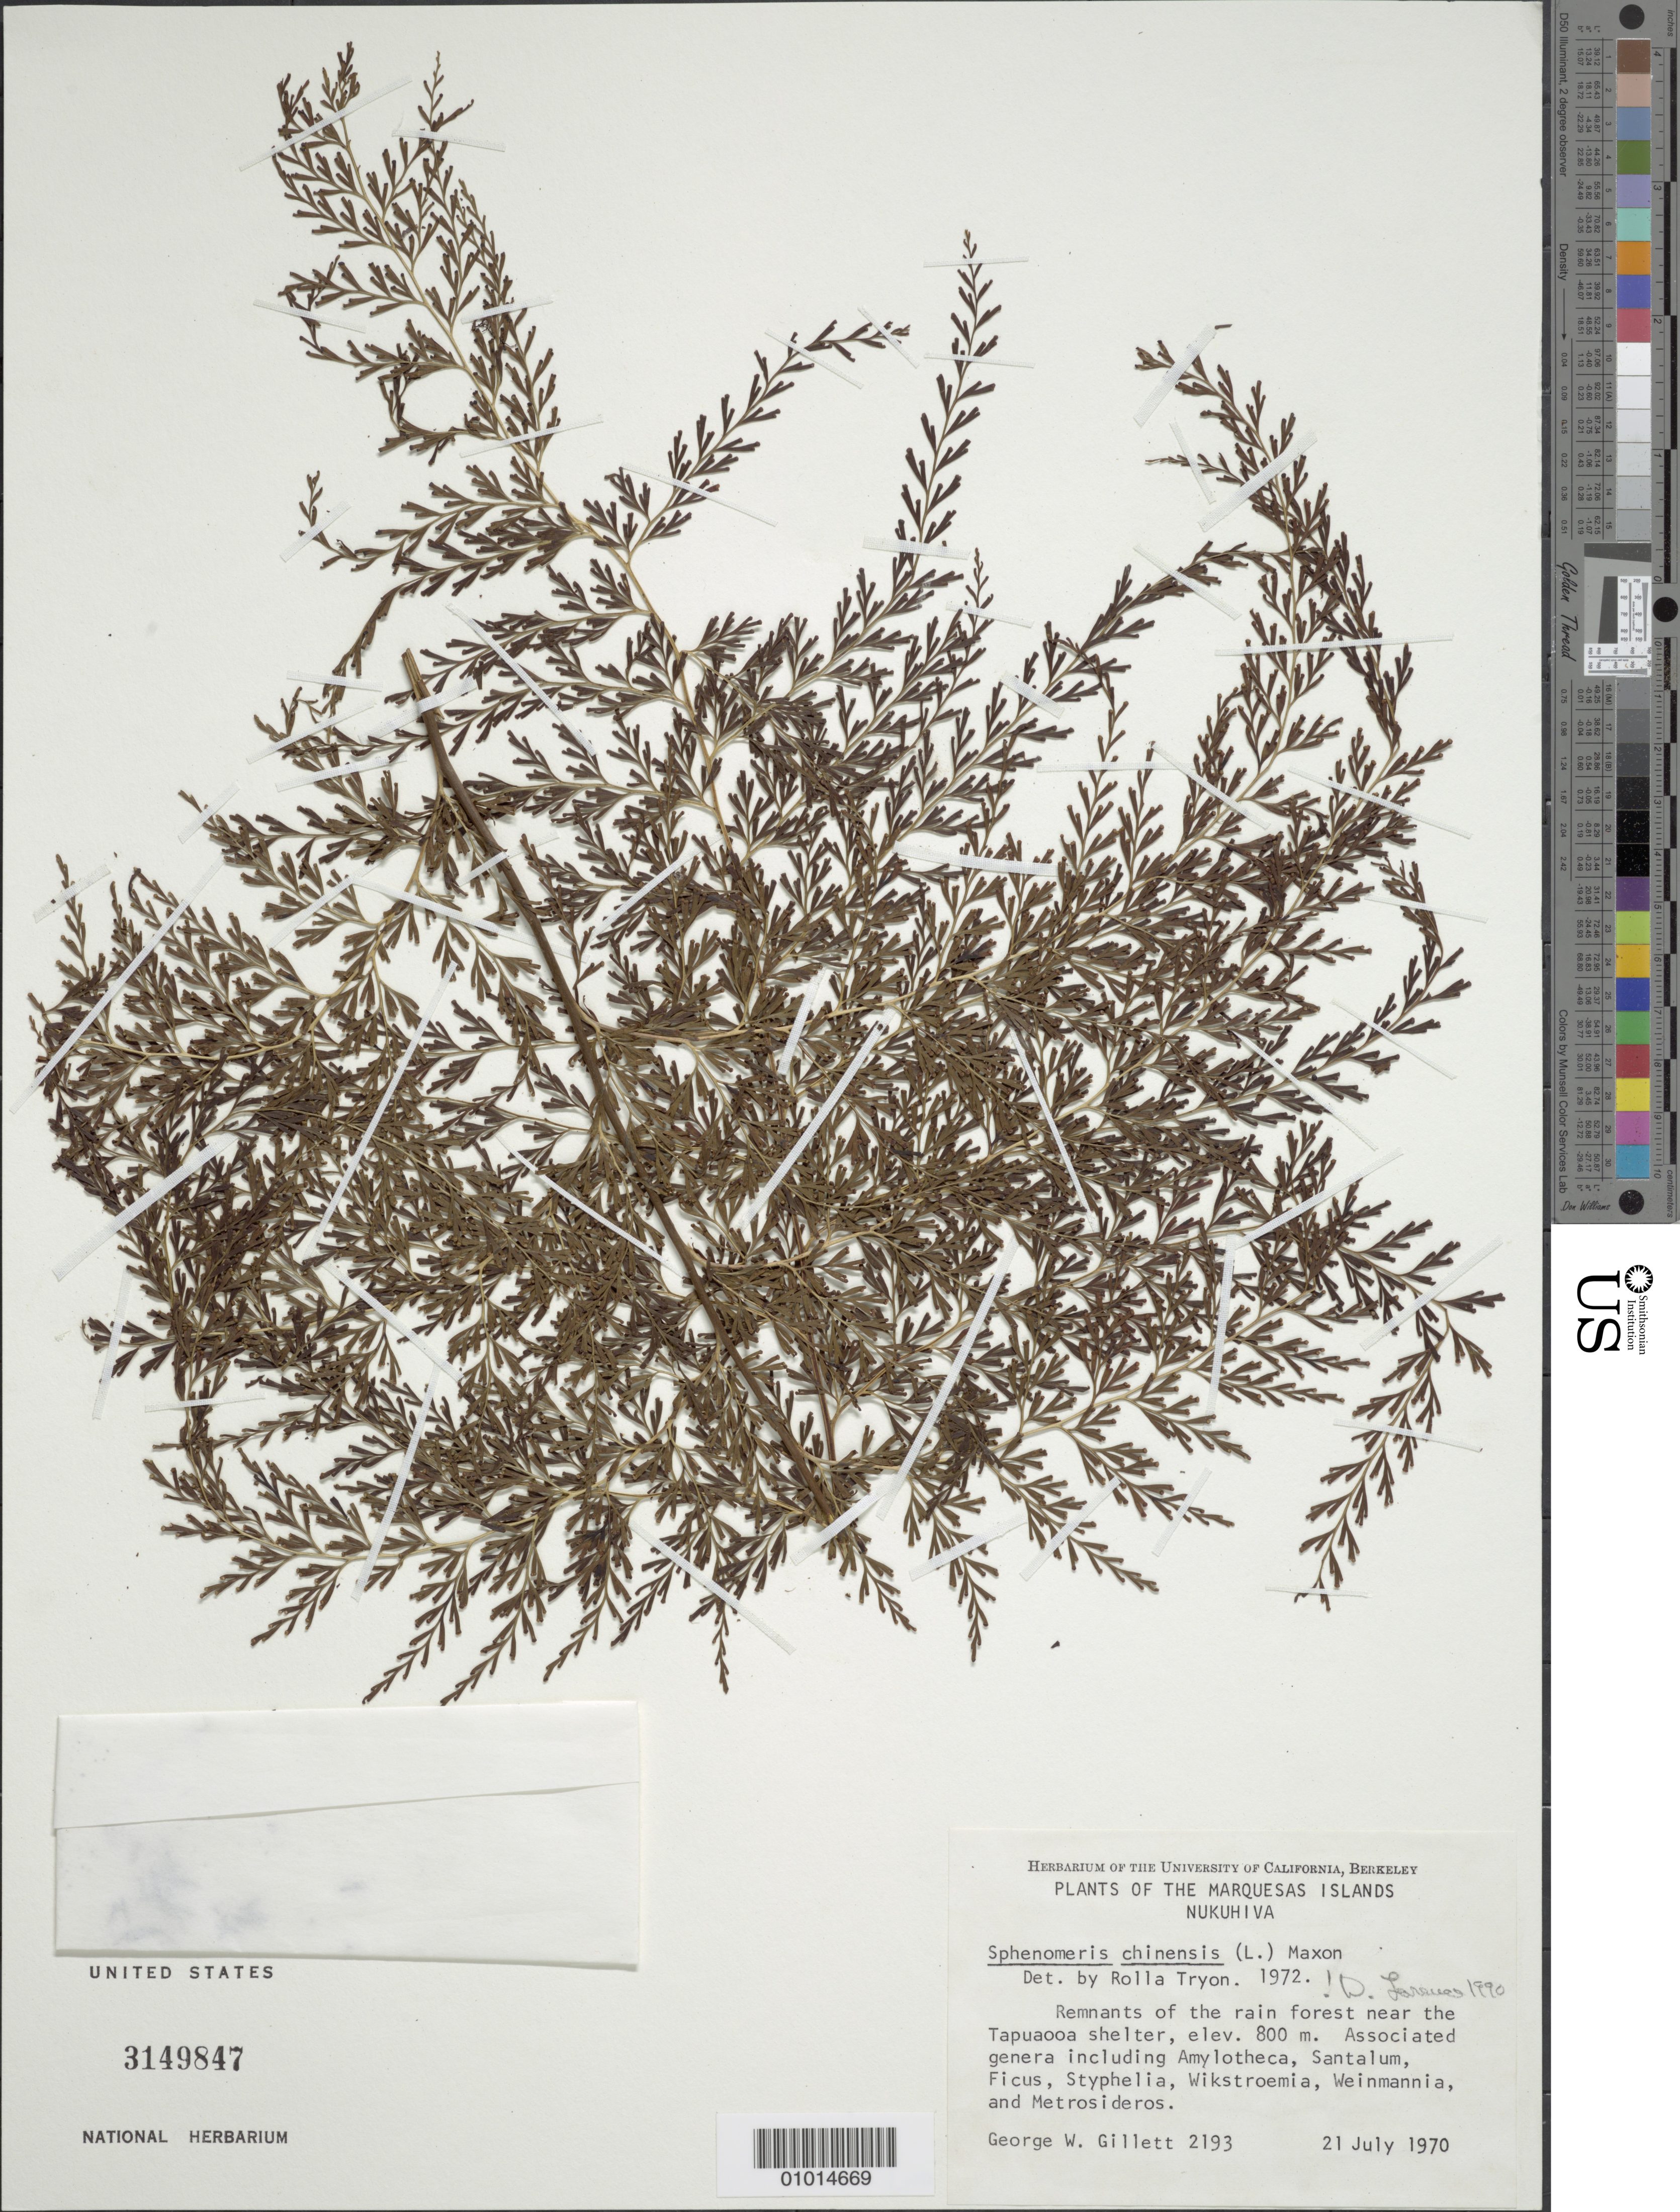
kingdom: Plantae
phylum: Tracheophyta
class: Polypodiopsida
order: Polypodiales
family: Lindsaeaceae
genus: Sphenomeris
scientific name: Sphenomeris chinensis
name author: (L.) Maxon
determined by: Lorence, David H., (PTBG), National Tropical Botanical Garden (UNITED STATES)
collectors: G. Gillett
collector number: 2193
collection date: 1970-07-21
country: French Polynesia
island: Nuku Hiva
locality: Near the Tapuaooa shelter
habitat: Remnants of rain forest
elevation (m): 800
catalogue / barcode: US 3149847